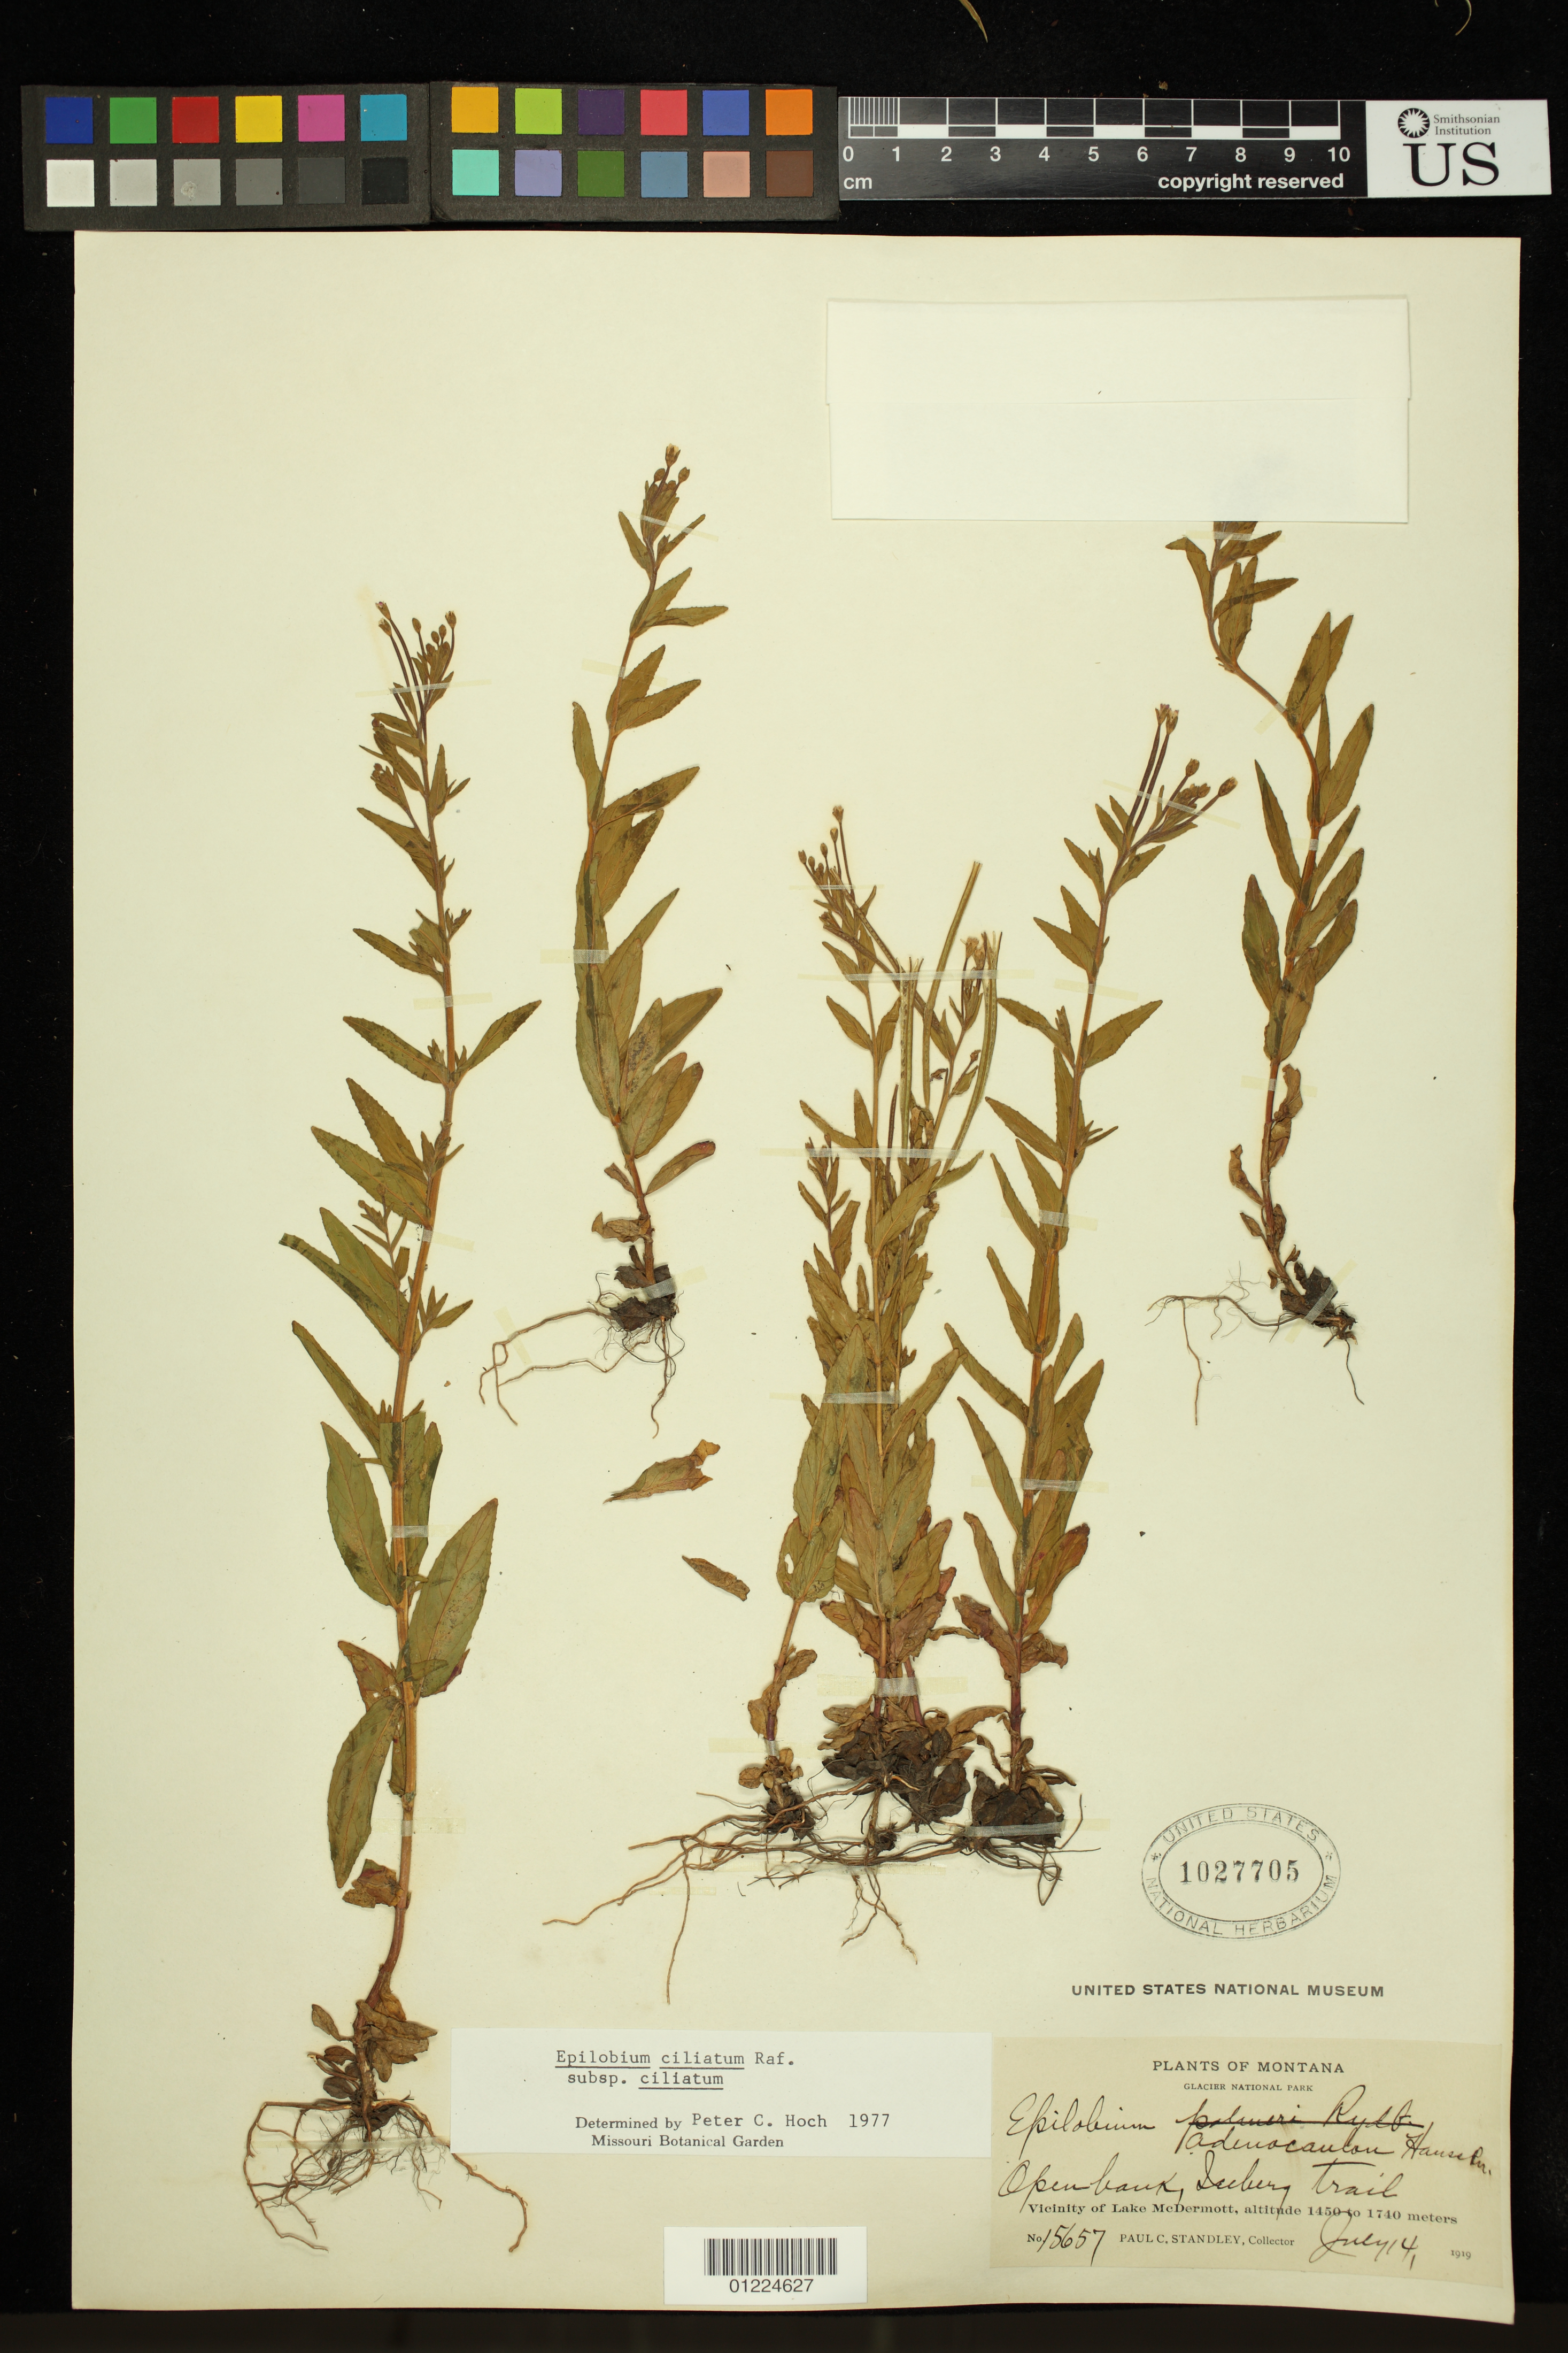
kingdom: Plantae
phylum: Tracheophyta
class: Magnoliopsida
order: Myrtales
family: Onagraceae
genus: Epilobium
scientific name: Epilobium ciliatum subsp. ciliatum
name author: Raf.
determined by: Hoch, P. C.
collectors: P. C. Standley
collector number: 15657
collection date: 1919-07-14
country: United States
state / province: Montana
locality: Vicinity of Lake McDermott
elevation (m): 1450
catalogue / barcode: US 1027705